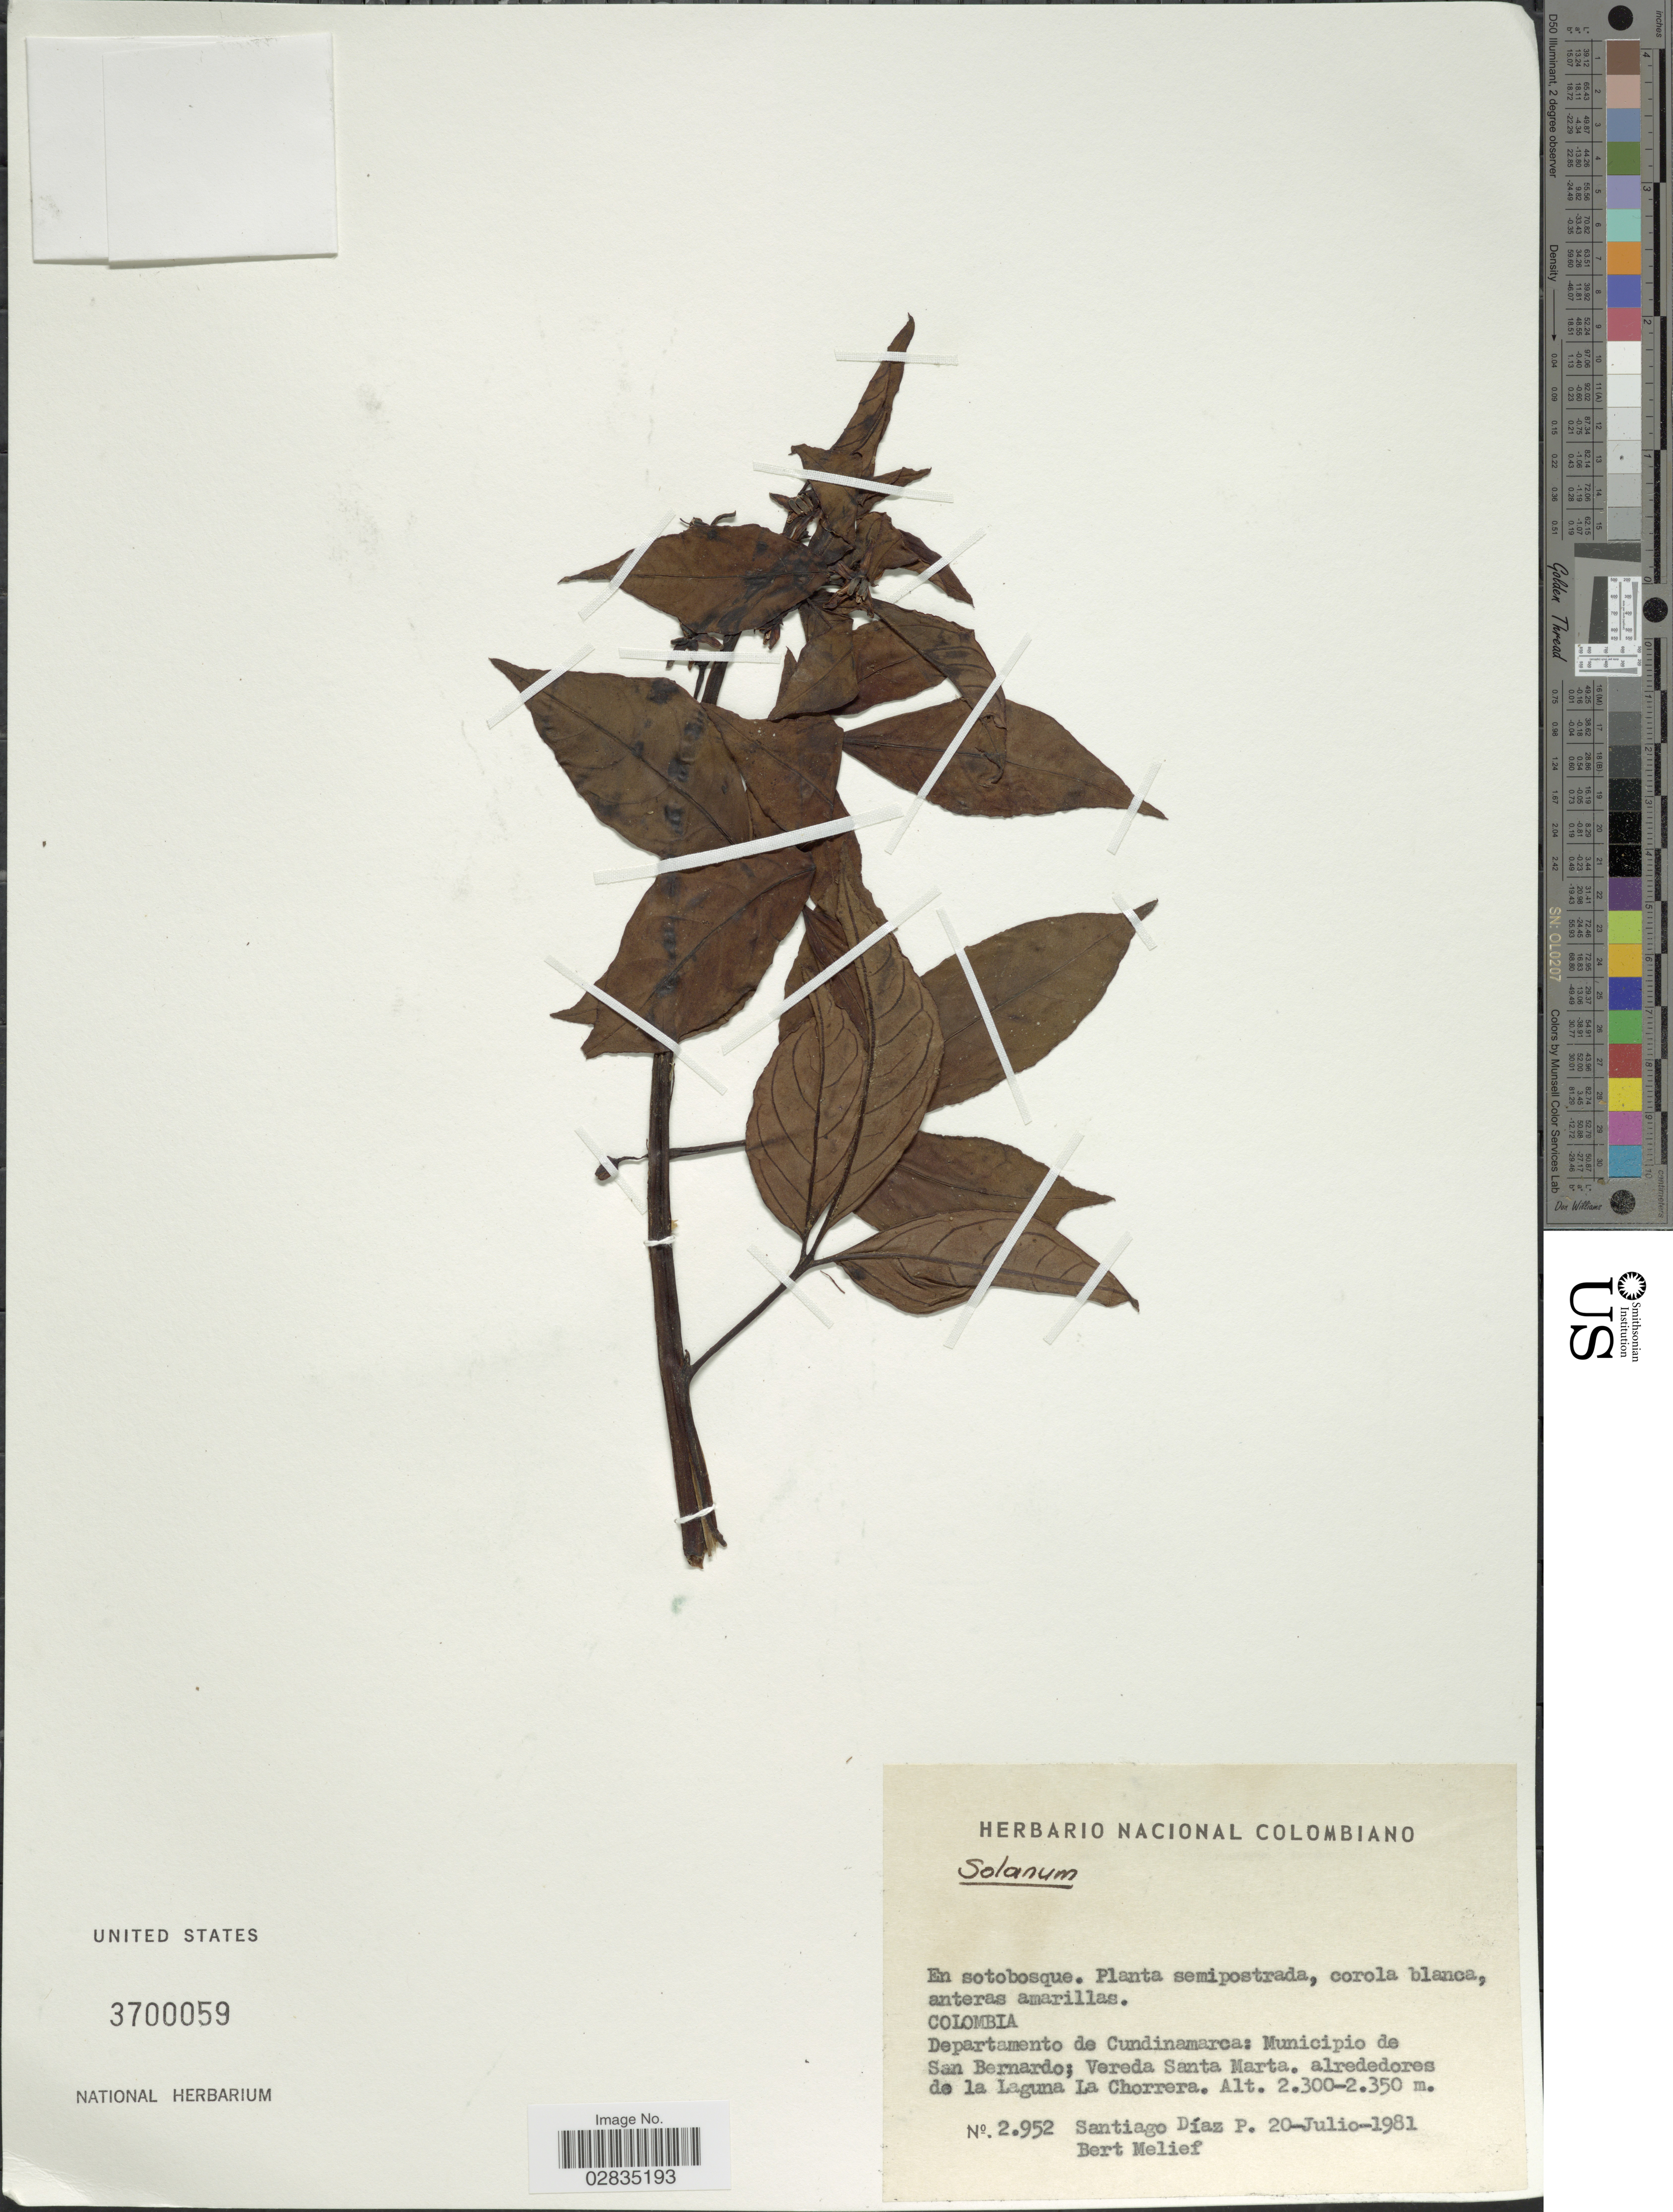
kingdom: Plantae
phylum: Tracheophyta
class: Magnoliopsida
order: Solanales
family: Solanaceae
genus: Solanum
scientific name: Solanum ternatum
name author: Ruiz & Pav.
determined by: Knapp, S. D.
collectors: S. Diaz P. & B. Melief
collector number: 2952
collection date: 1981-07-20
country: Colombia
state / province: Cundinamarca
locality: Departamento de Cundinamarca: Municipio de San Bernardo, Vereda Santa Marta, alrededores de la Laguna La Chorrera.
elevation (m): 2300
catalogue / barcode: US 3700059